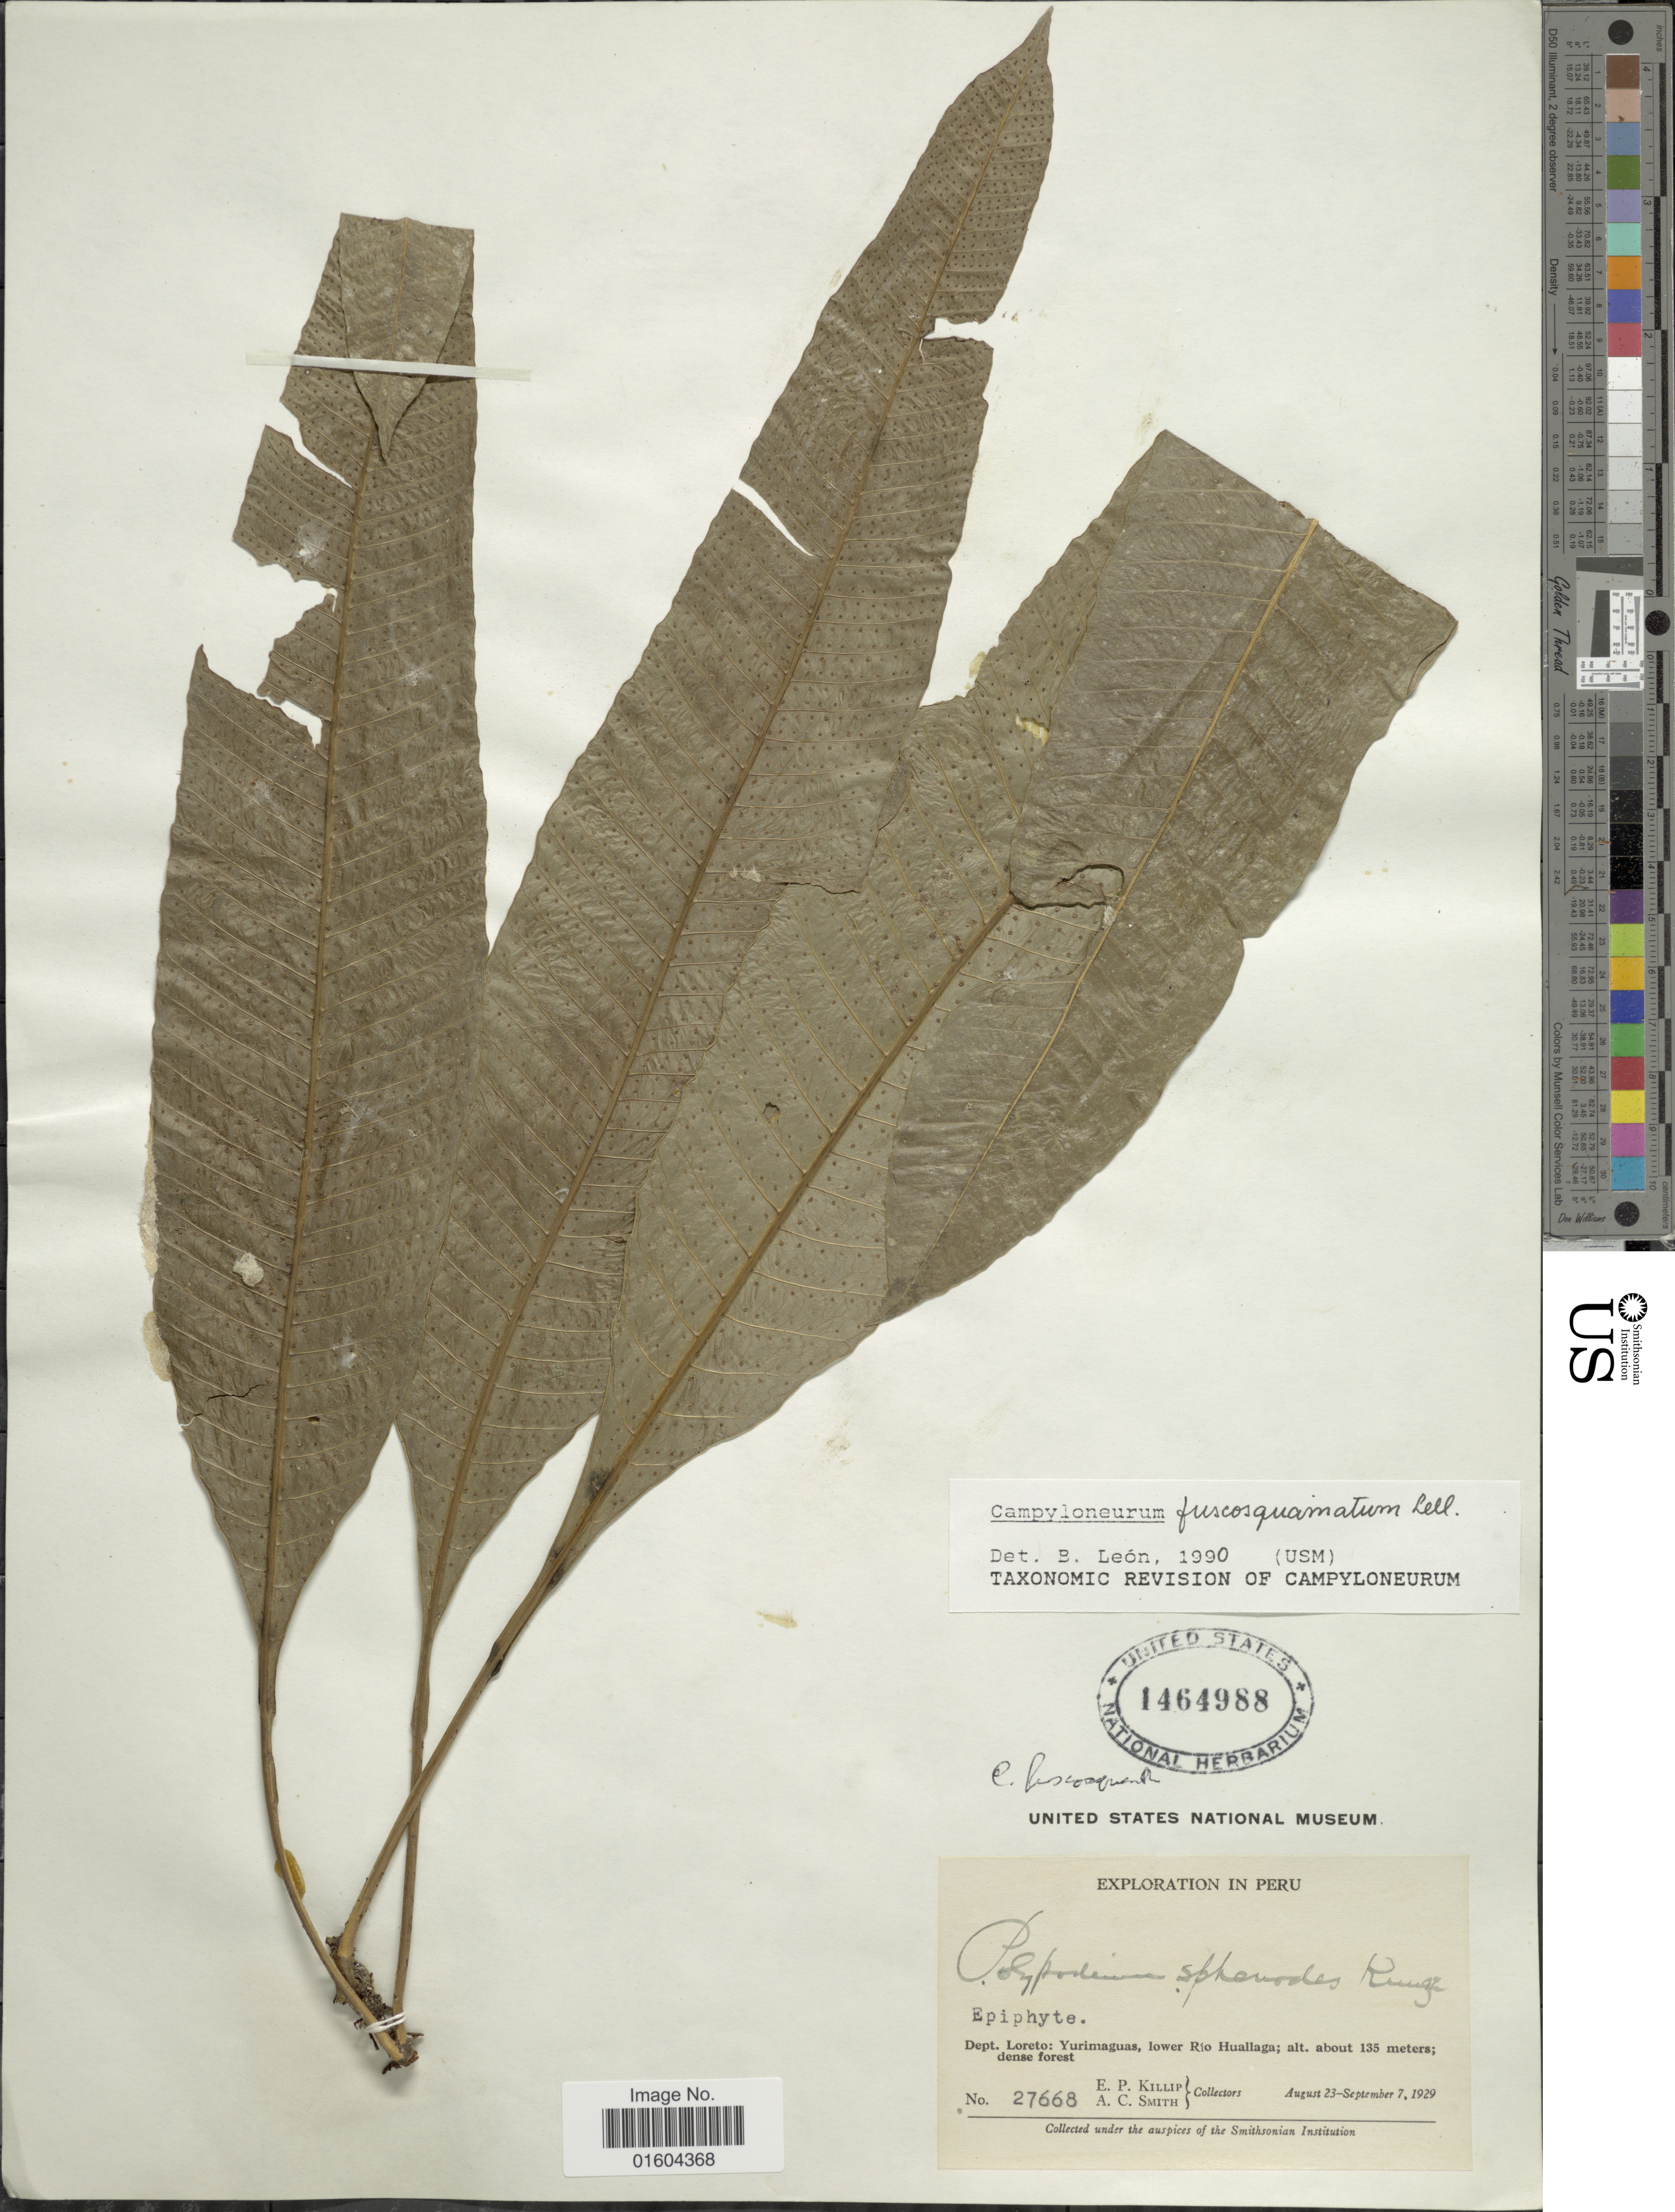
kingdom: Plantae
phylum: Tracheophyta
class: Polypodiopsida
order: Polypodiales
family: Polypodiaceae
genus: Campyloneurum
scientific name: Campyloneurum fuscosquamatum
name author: Lellinger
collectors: E. P. Killip & A. C. Smith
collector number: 27668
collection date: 1929-08-23/1929-09-07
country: Peru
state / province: Loreto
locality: Dept. Loreto: Yurimaguas, lower Rio Huallaga.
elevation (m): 135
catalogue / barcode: US 1464988